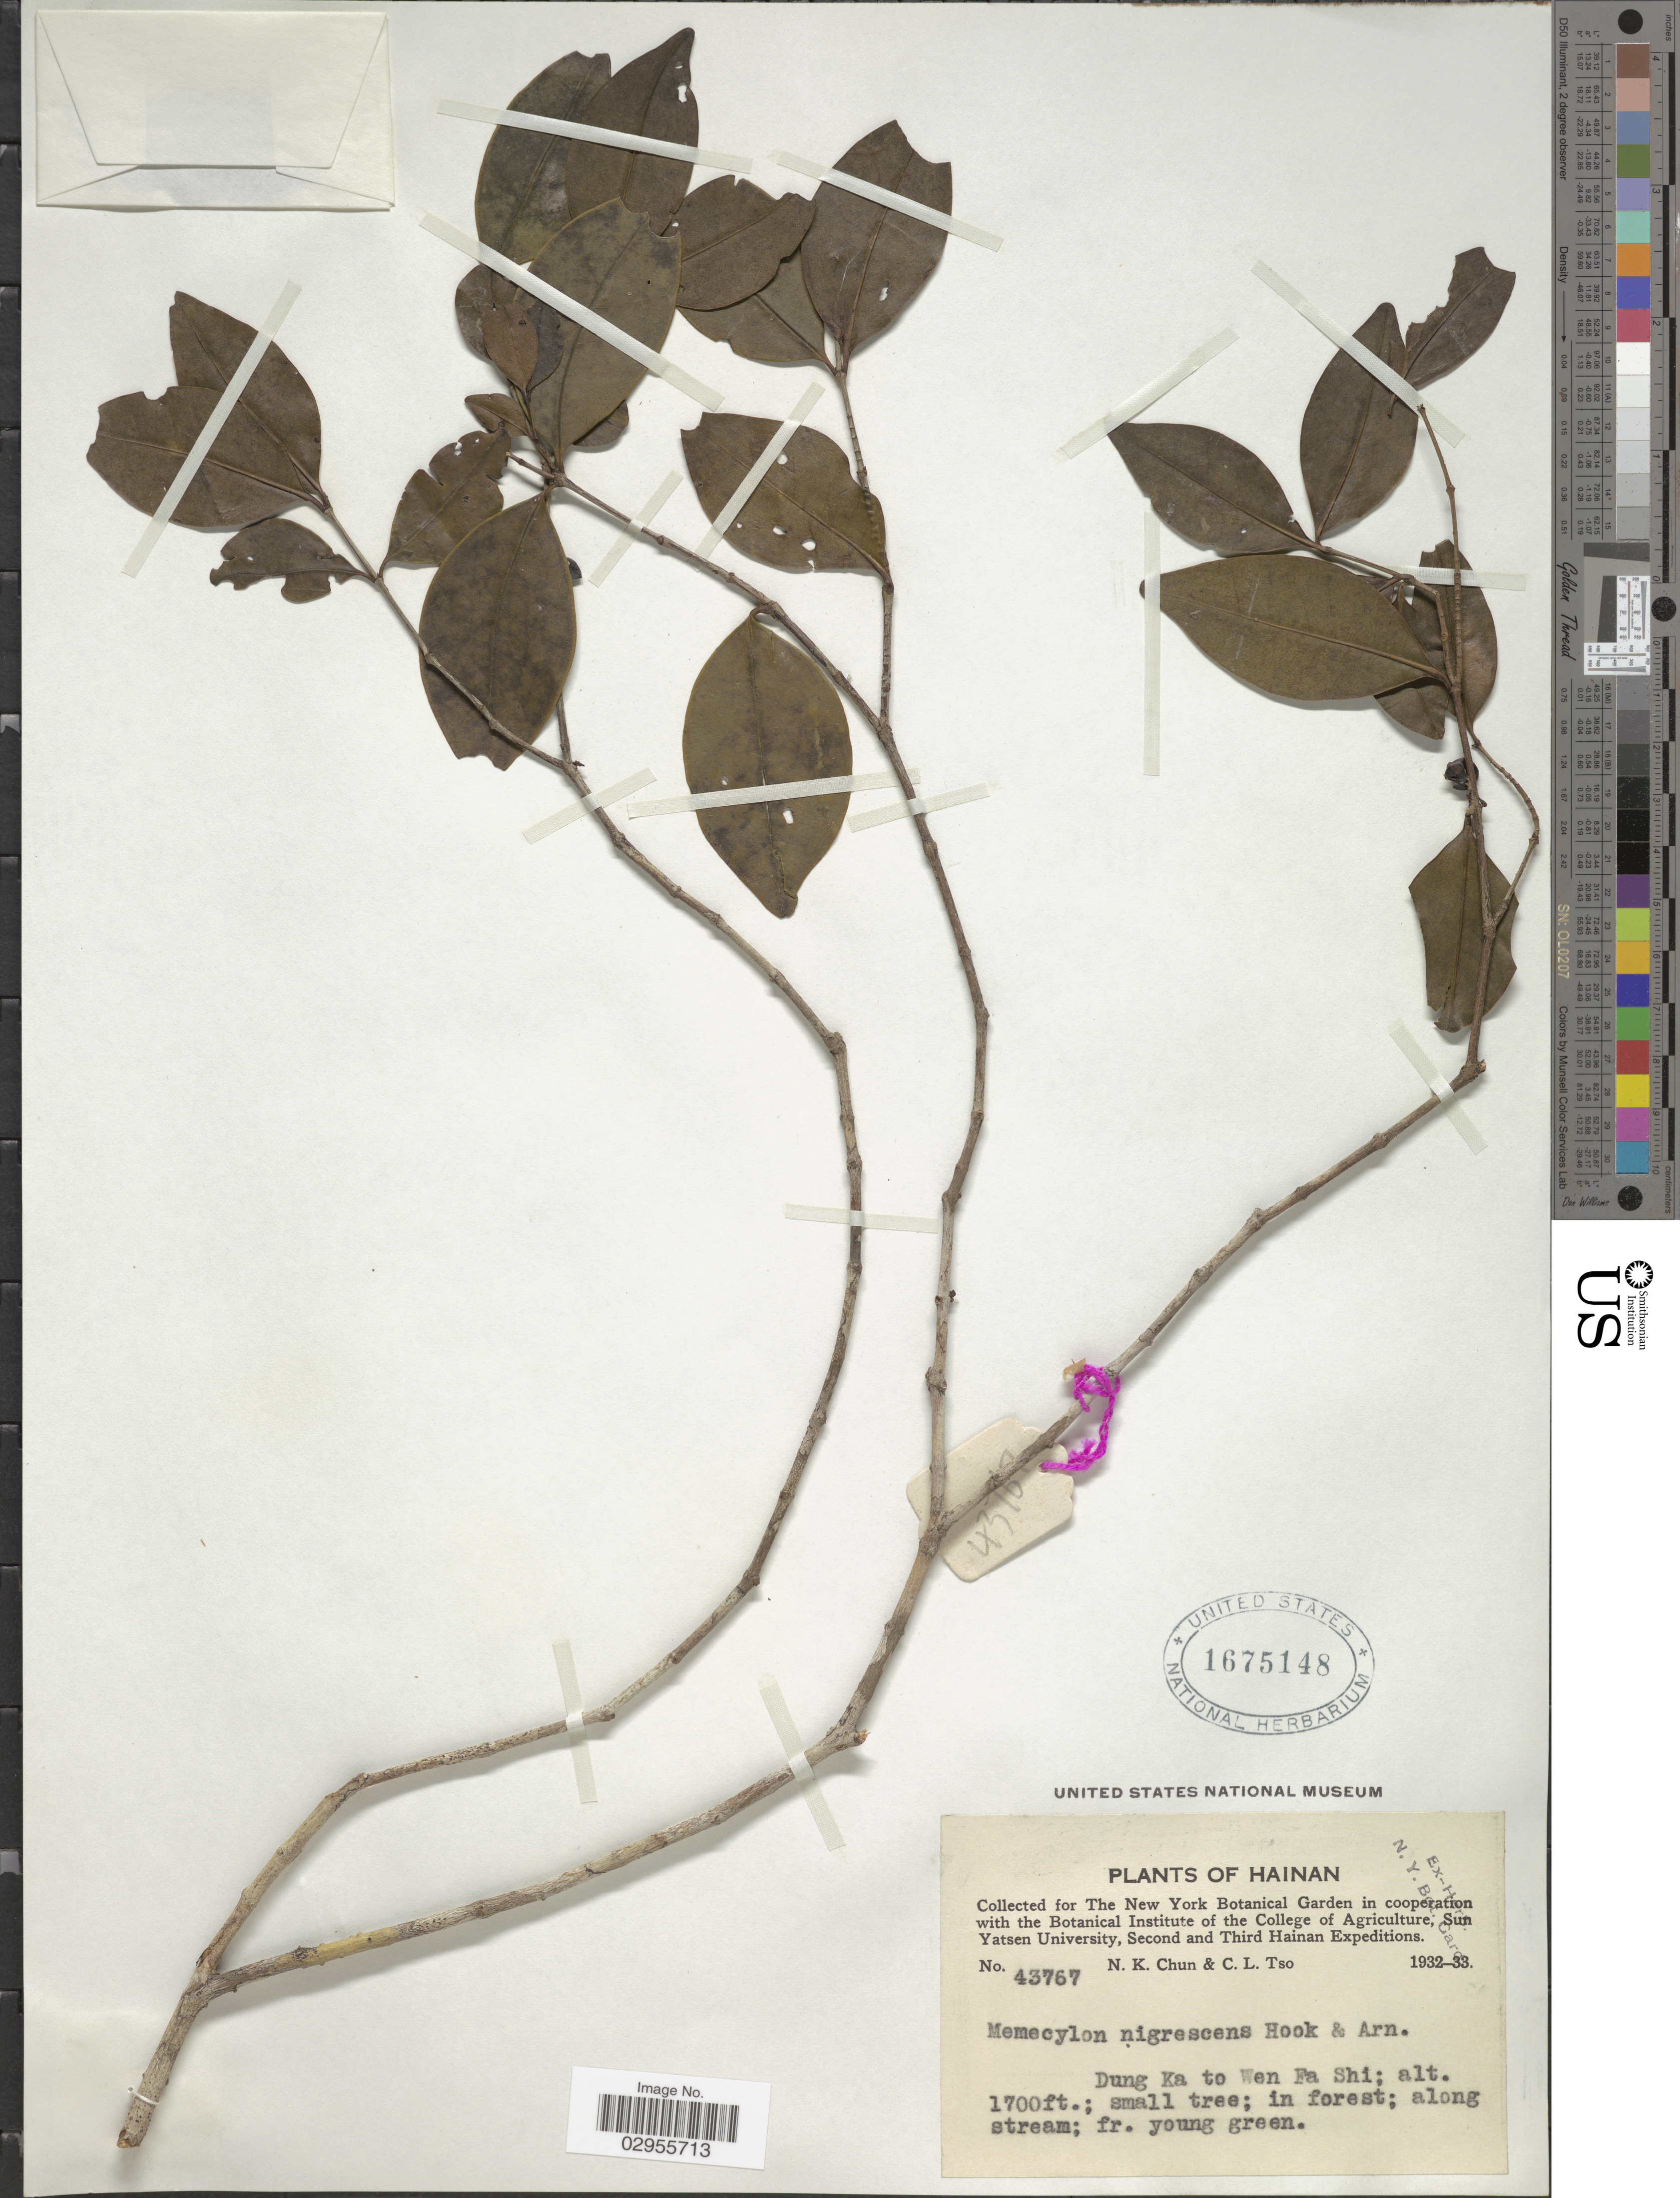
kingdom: Plantae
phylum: Tracheophyta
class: Magnoliopsida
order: Myrtales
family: Melastomataceae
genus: Memecylon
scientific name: Memecylon nigrescens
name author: Hook. & Arn.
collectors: N. K. Chun & C. Tso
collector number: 43767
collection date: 1932/1933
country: China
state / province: Hainan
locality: Dung Ka to Wen Fa Shi.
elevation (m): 518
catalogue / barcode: US 1675148